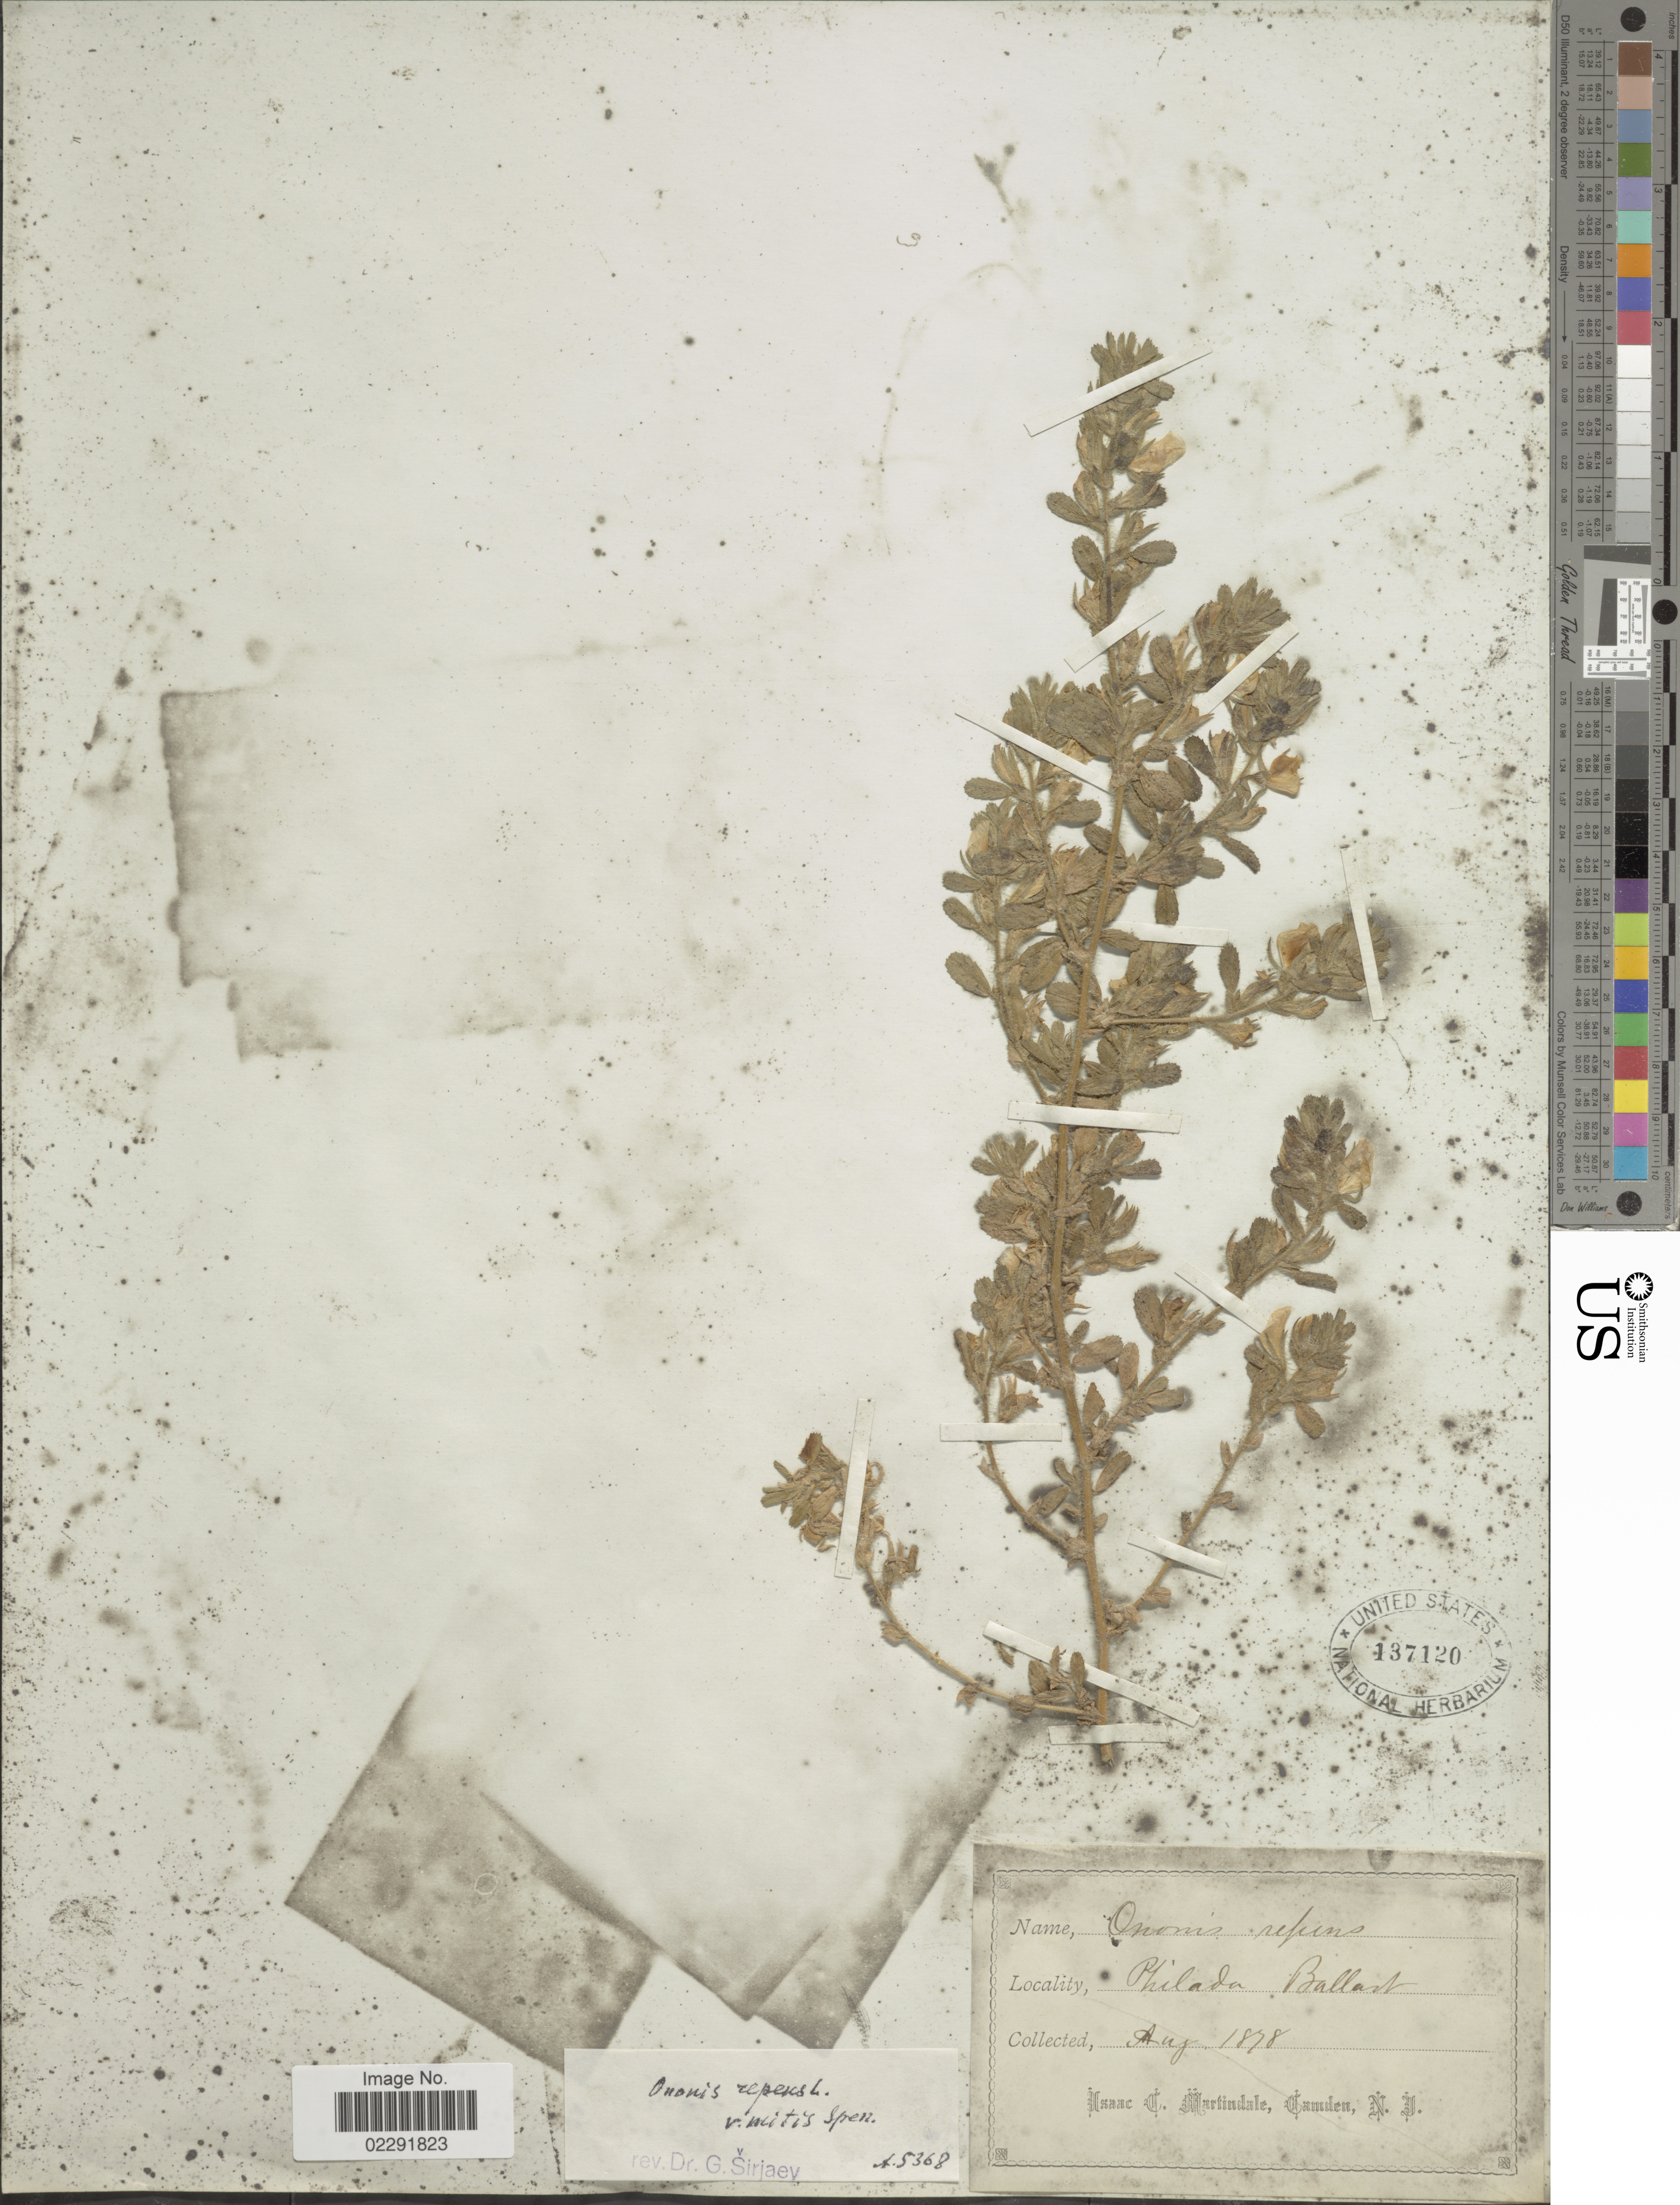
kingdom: Plantae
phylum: Tracheophyta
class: Magnoliopsida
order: Fabales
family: Fabaceae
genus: Ononis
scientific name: Ononis repens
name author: L.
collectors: J. Martindale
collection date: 1878-08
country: United States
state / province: Pennsylvania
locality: Philada Ballast.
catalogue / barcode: US 137120